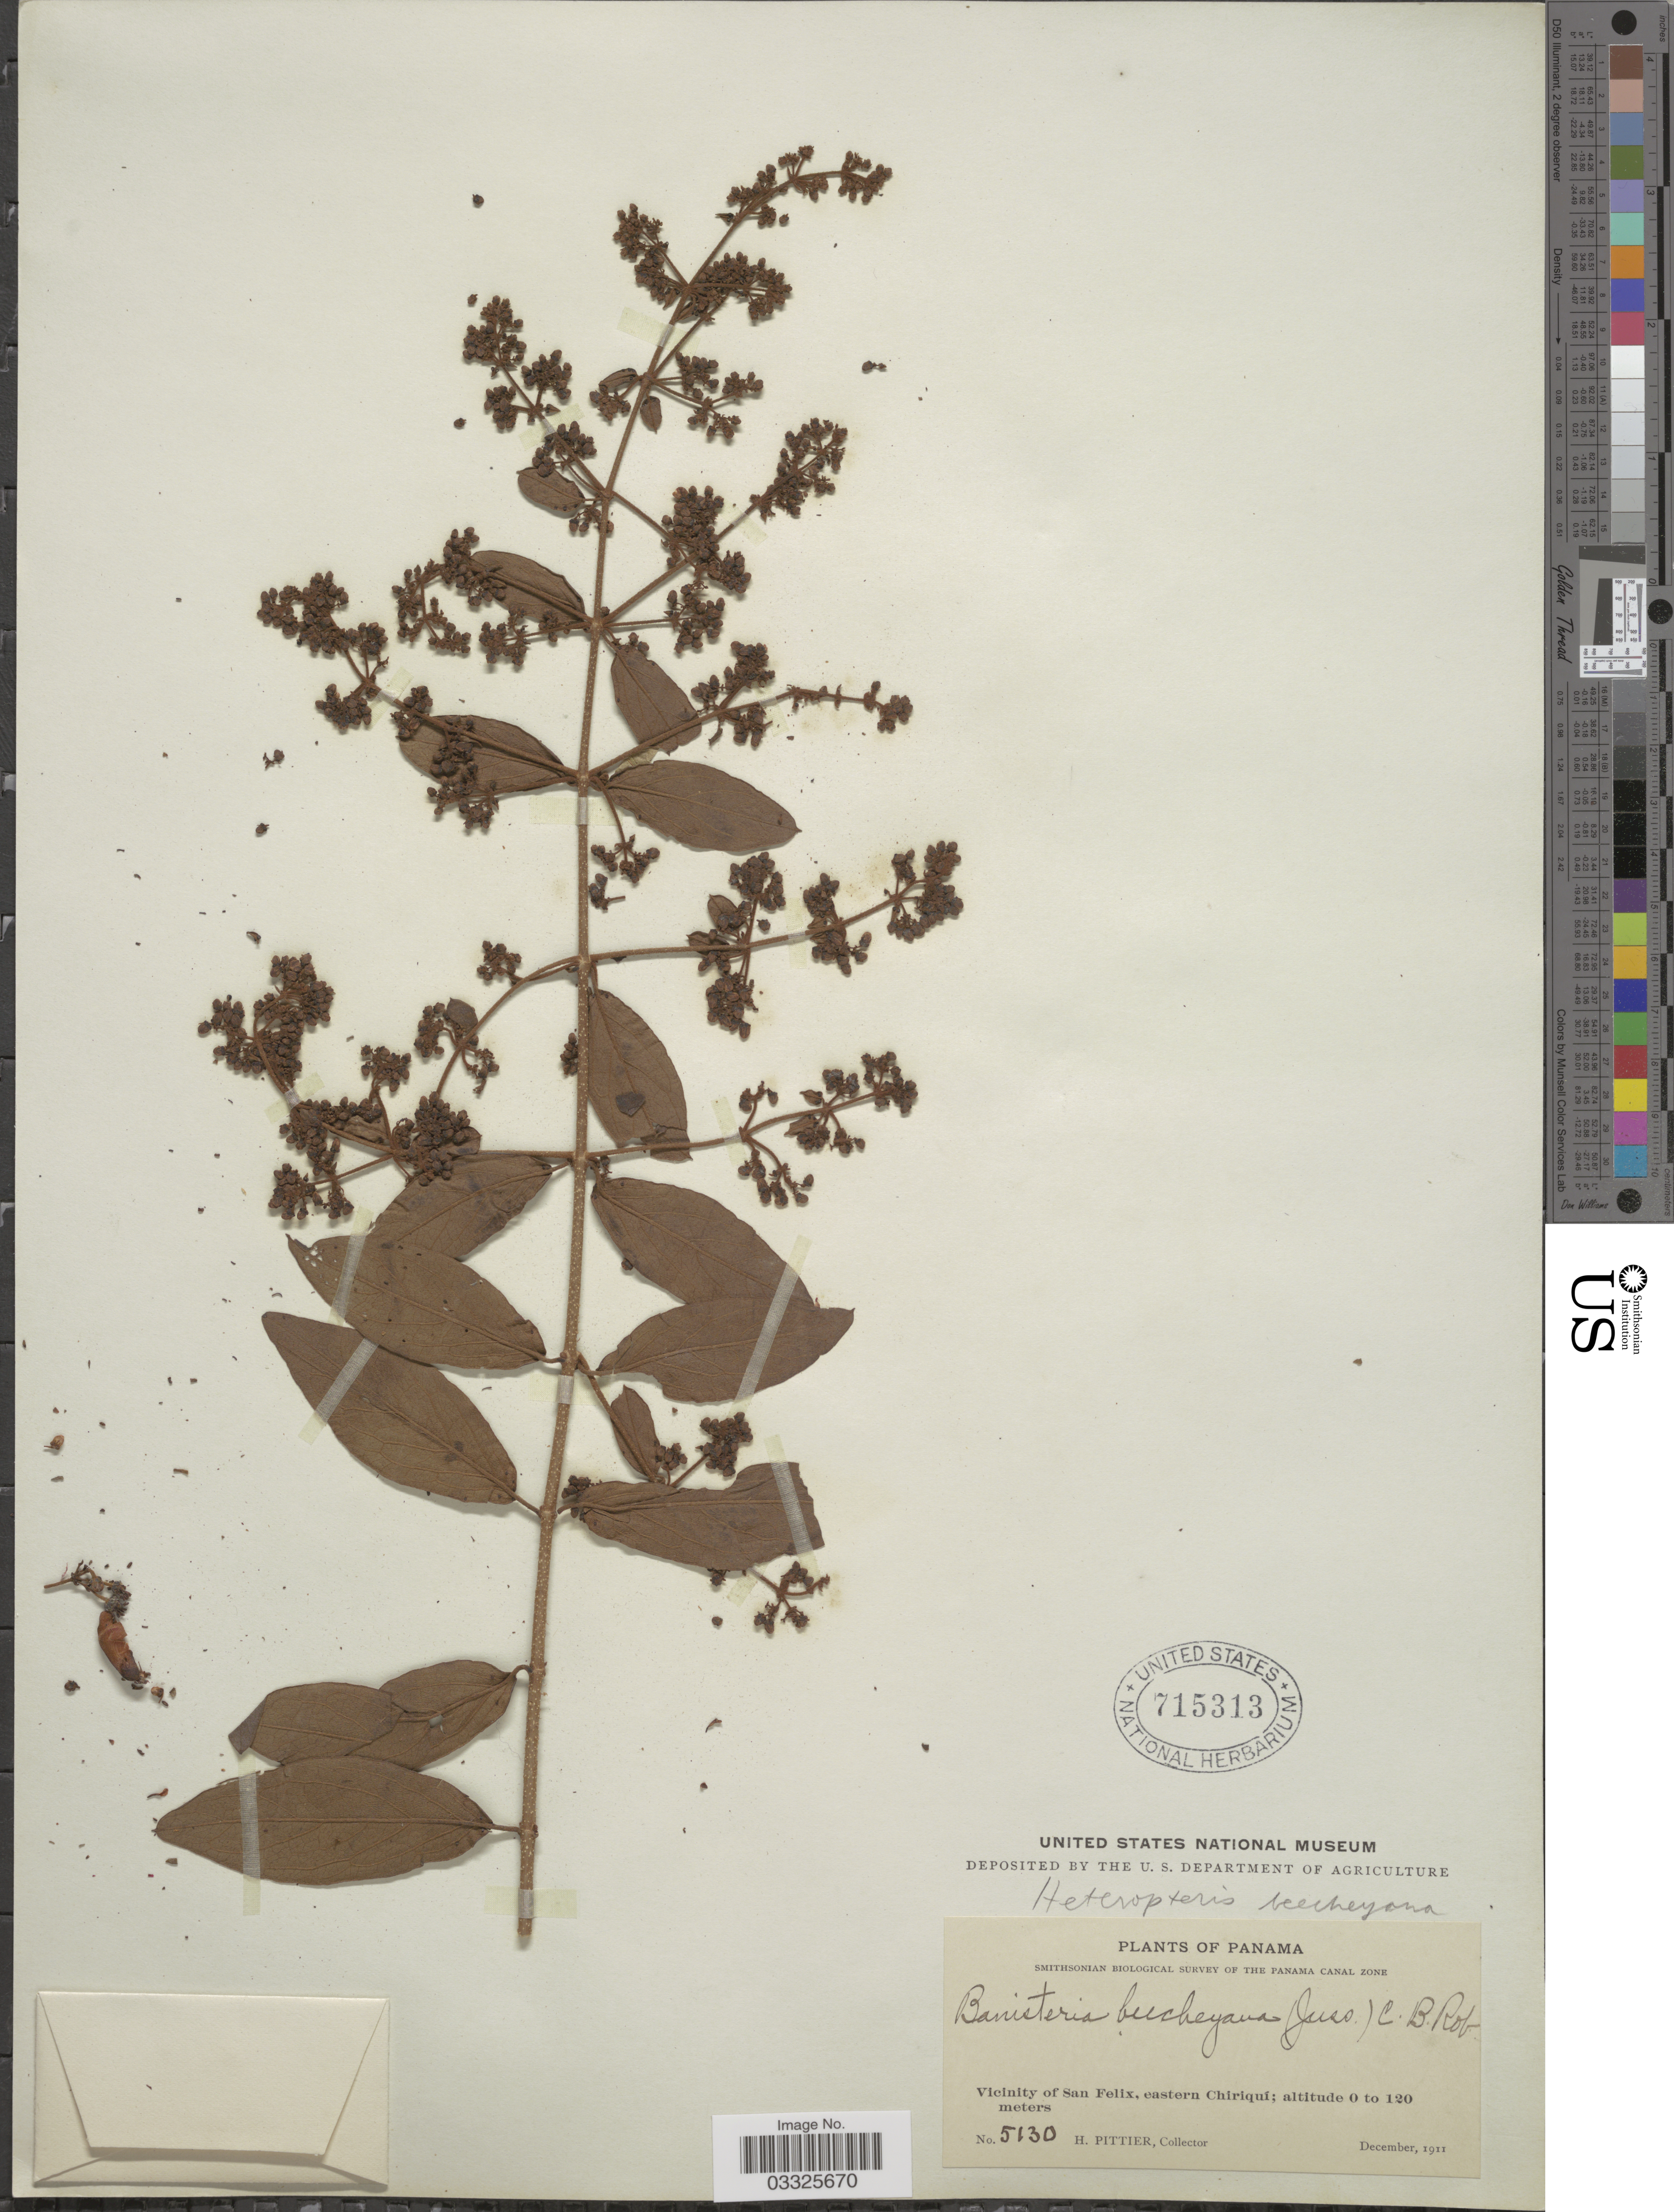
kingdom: Plantae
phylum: Tracheophyta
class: Magnoliopsida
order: Malpighiales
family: Malpighiaceae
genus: Heteropterys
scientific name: Heteropterys brachiata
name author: (L.) DC.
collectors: H. F. Pittier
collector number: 5130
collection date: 1911-12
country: Panama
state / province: Chiriqui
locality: Vicinity of San Felix, eastern Chiriquí.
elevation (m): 0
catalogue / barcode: US 715313